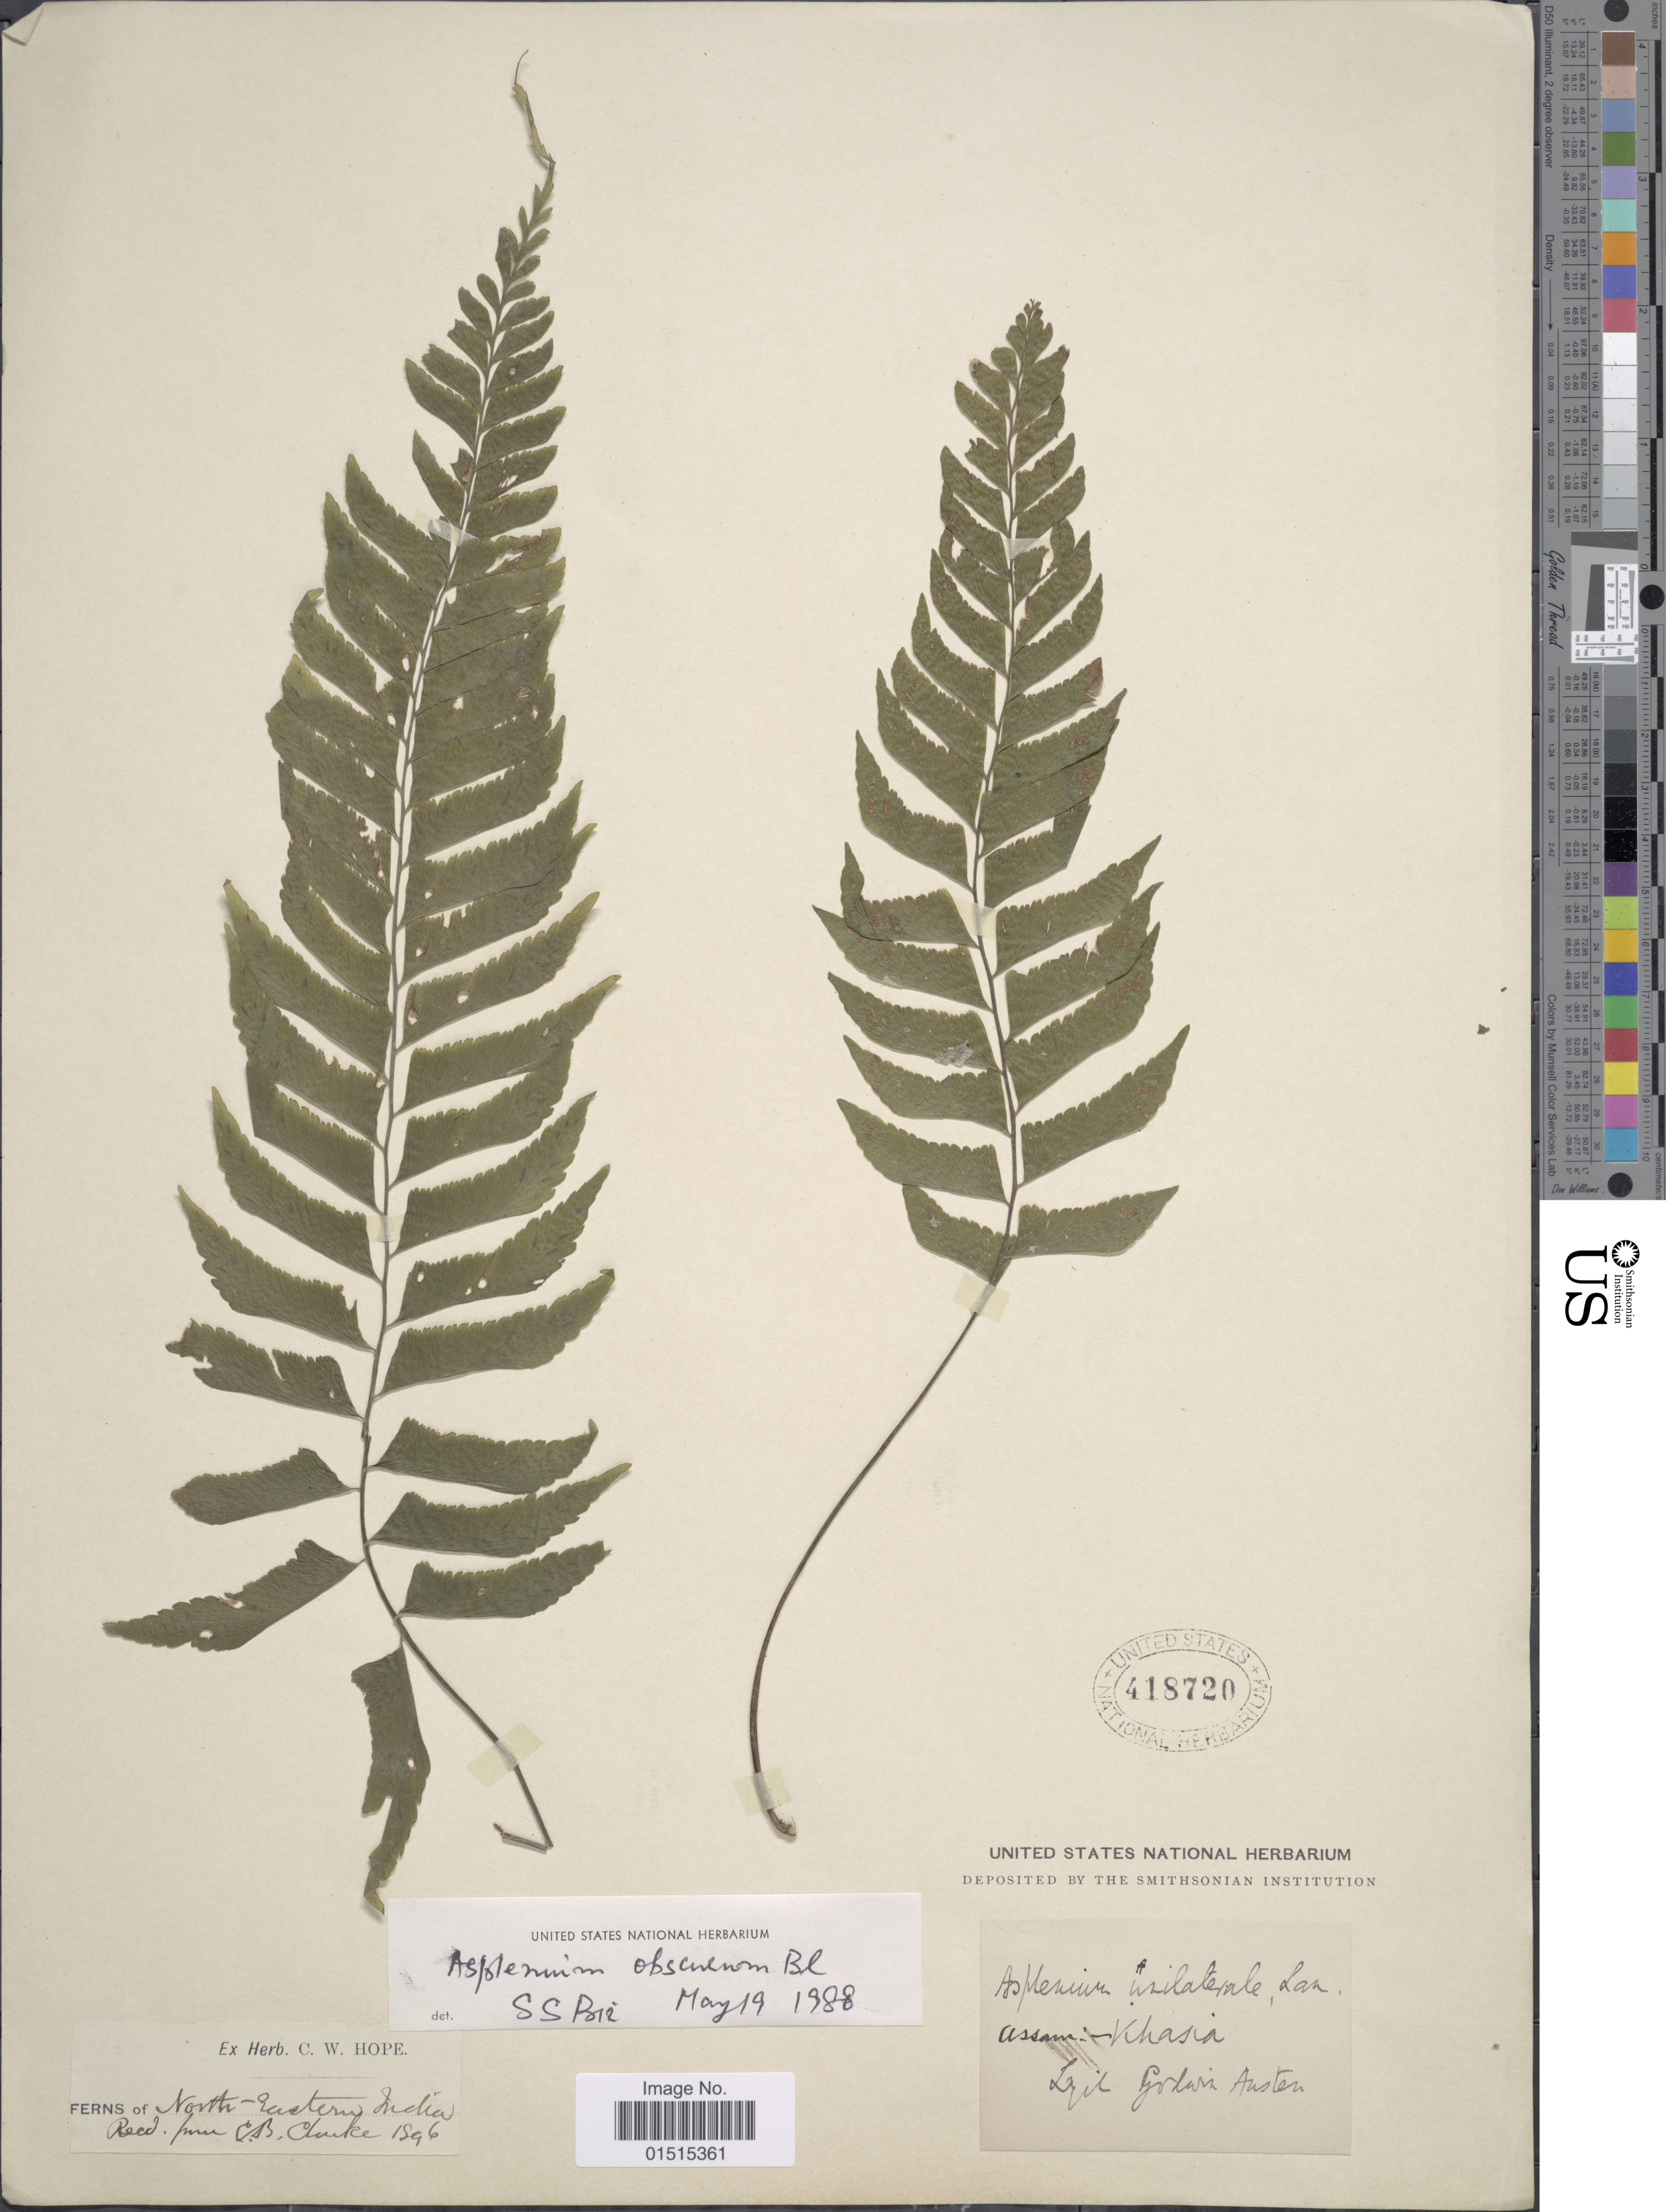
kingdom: Plantae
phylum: Tracheophyta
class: Polypodiopsida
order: Polypodiales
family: Aspleniaceae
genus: Asplenium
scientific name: Asplenium obscurum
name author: Blume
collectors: G. Austen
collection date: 1896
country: India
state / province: Assam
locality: North Eastern India, Assam, Khasia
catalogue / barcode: US 418720